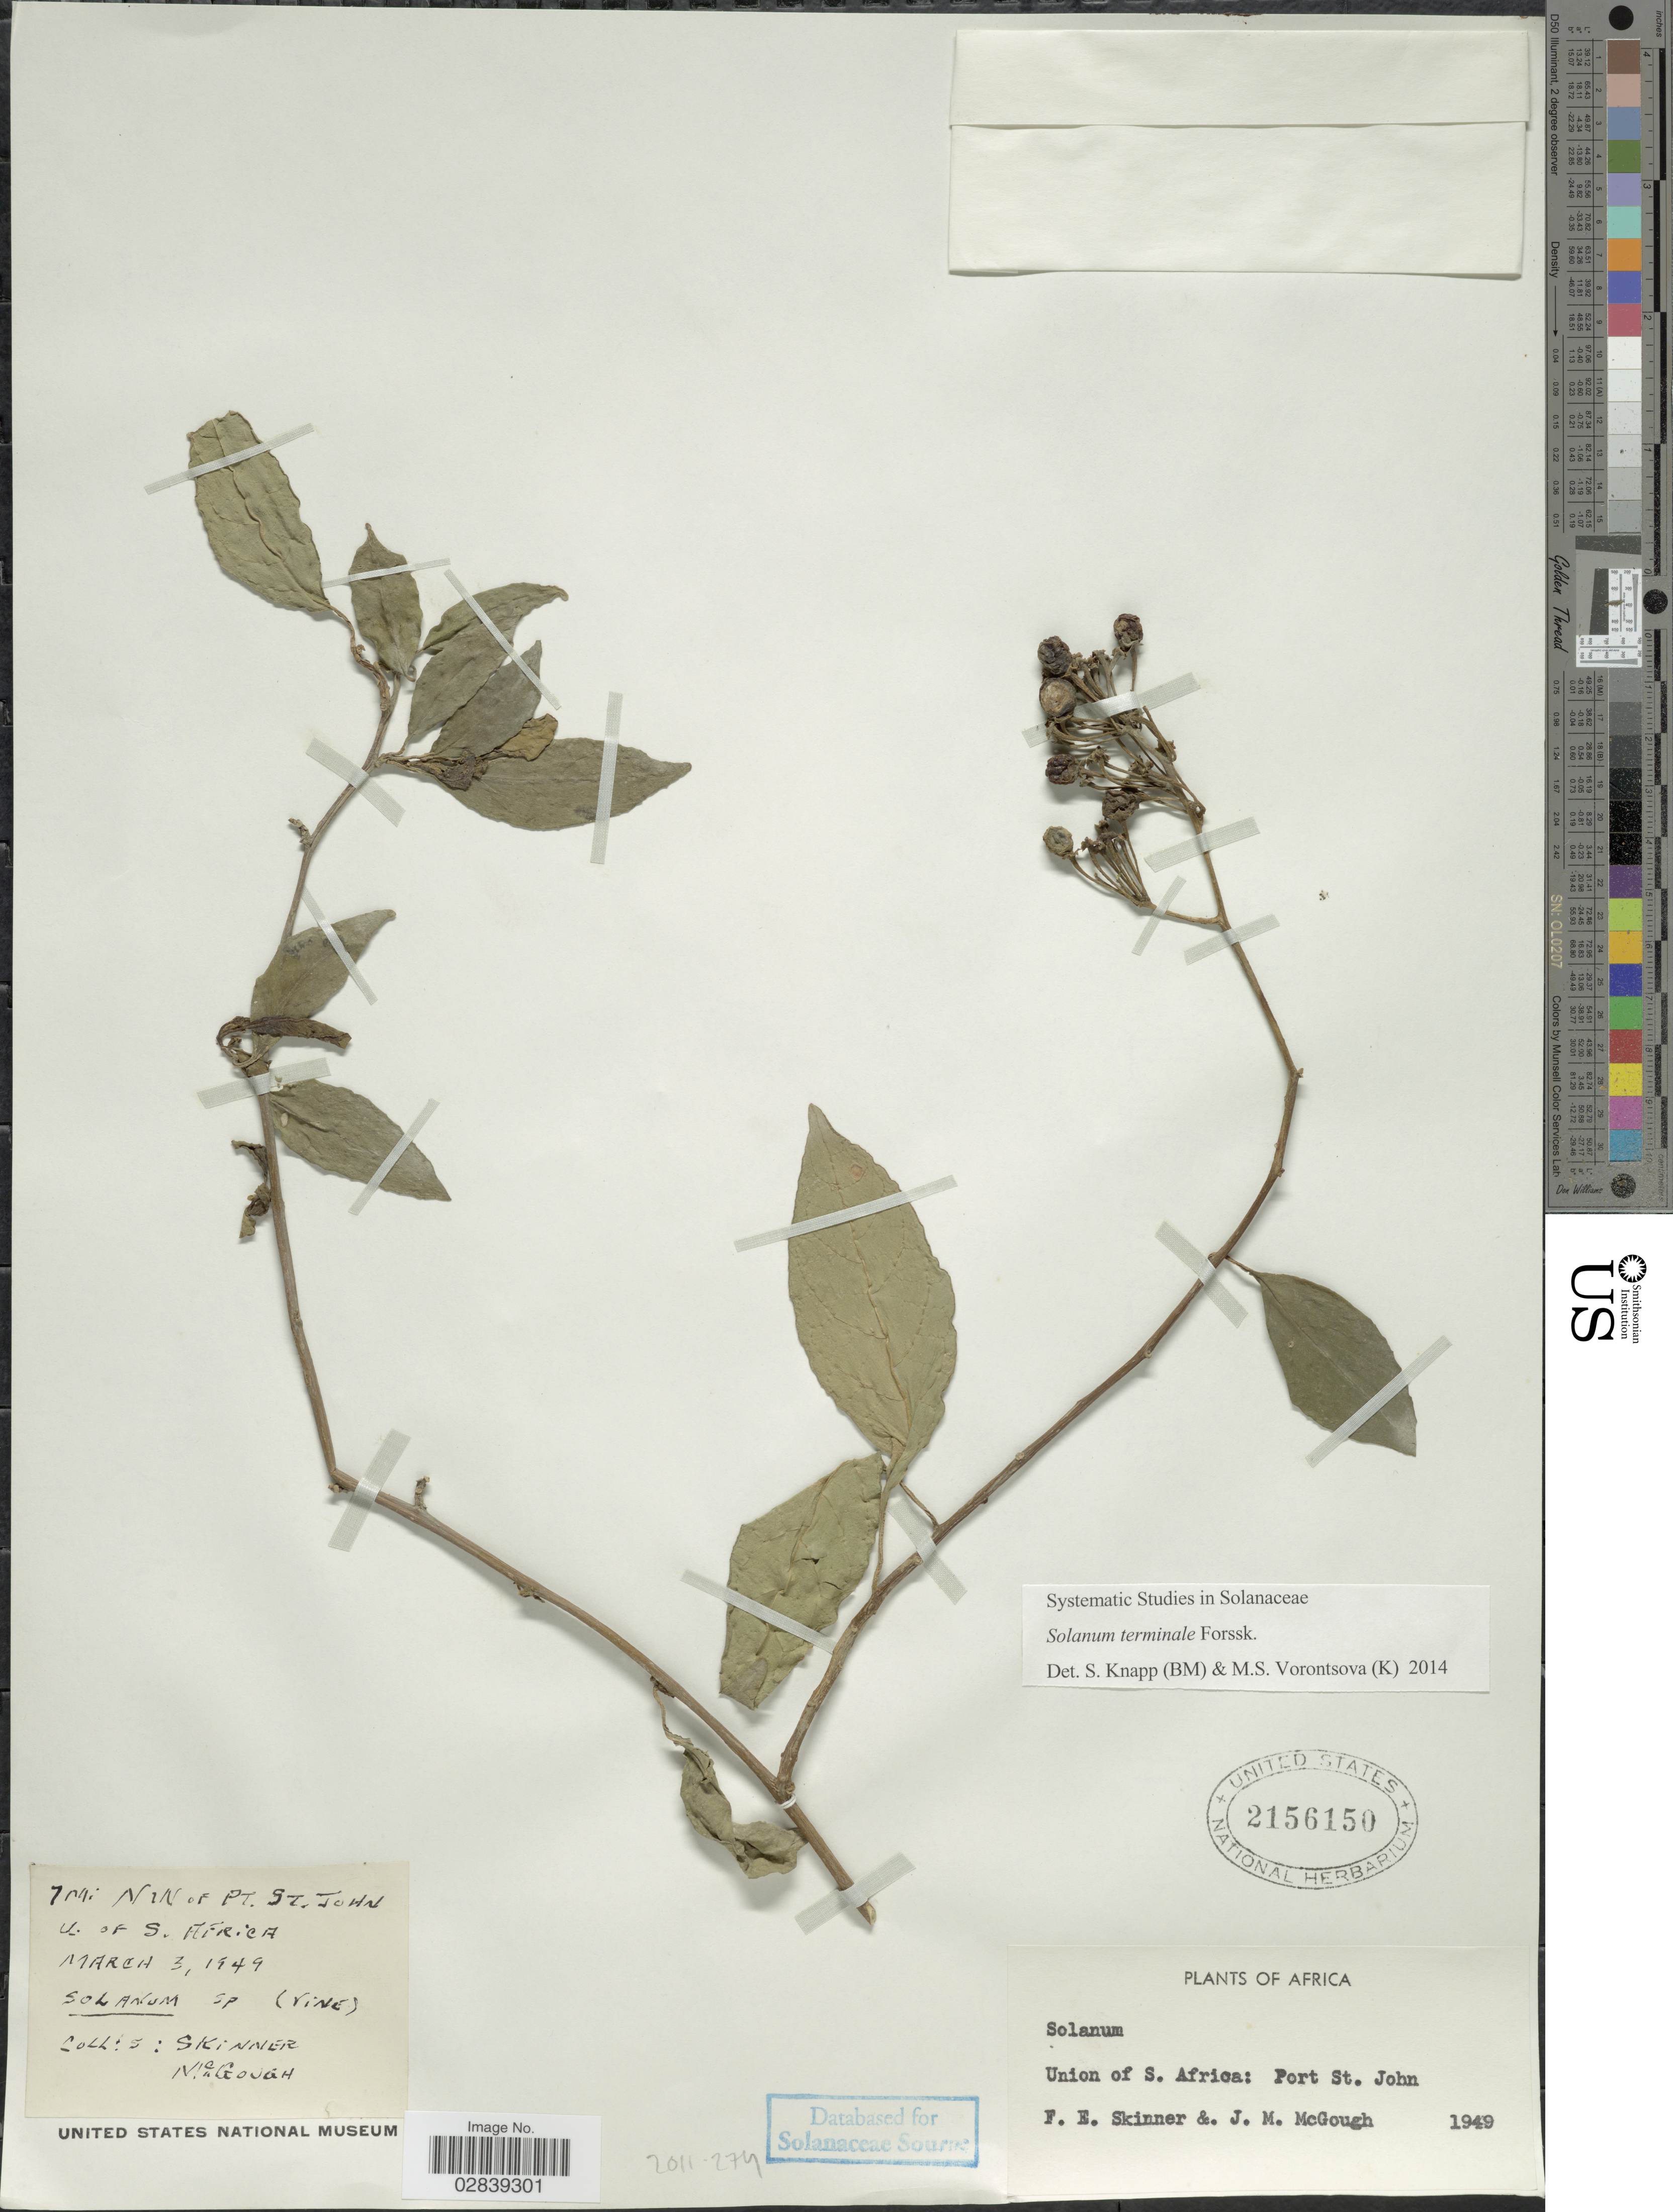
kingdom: Plantae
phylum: Tracheophyta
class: Magnoliopsida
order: Solanales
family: Solanaceae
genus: Solanum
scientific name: Solanum terminale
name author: Forssk.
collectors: F. Skinner & J. Mcgough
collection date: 1949-03-03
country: South Africa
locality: Union of S. Africa: Port St. John, 7 mi NW of Pt. St. John.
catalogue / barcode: US 2156150